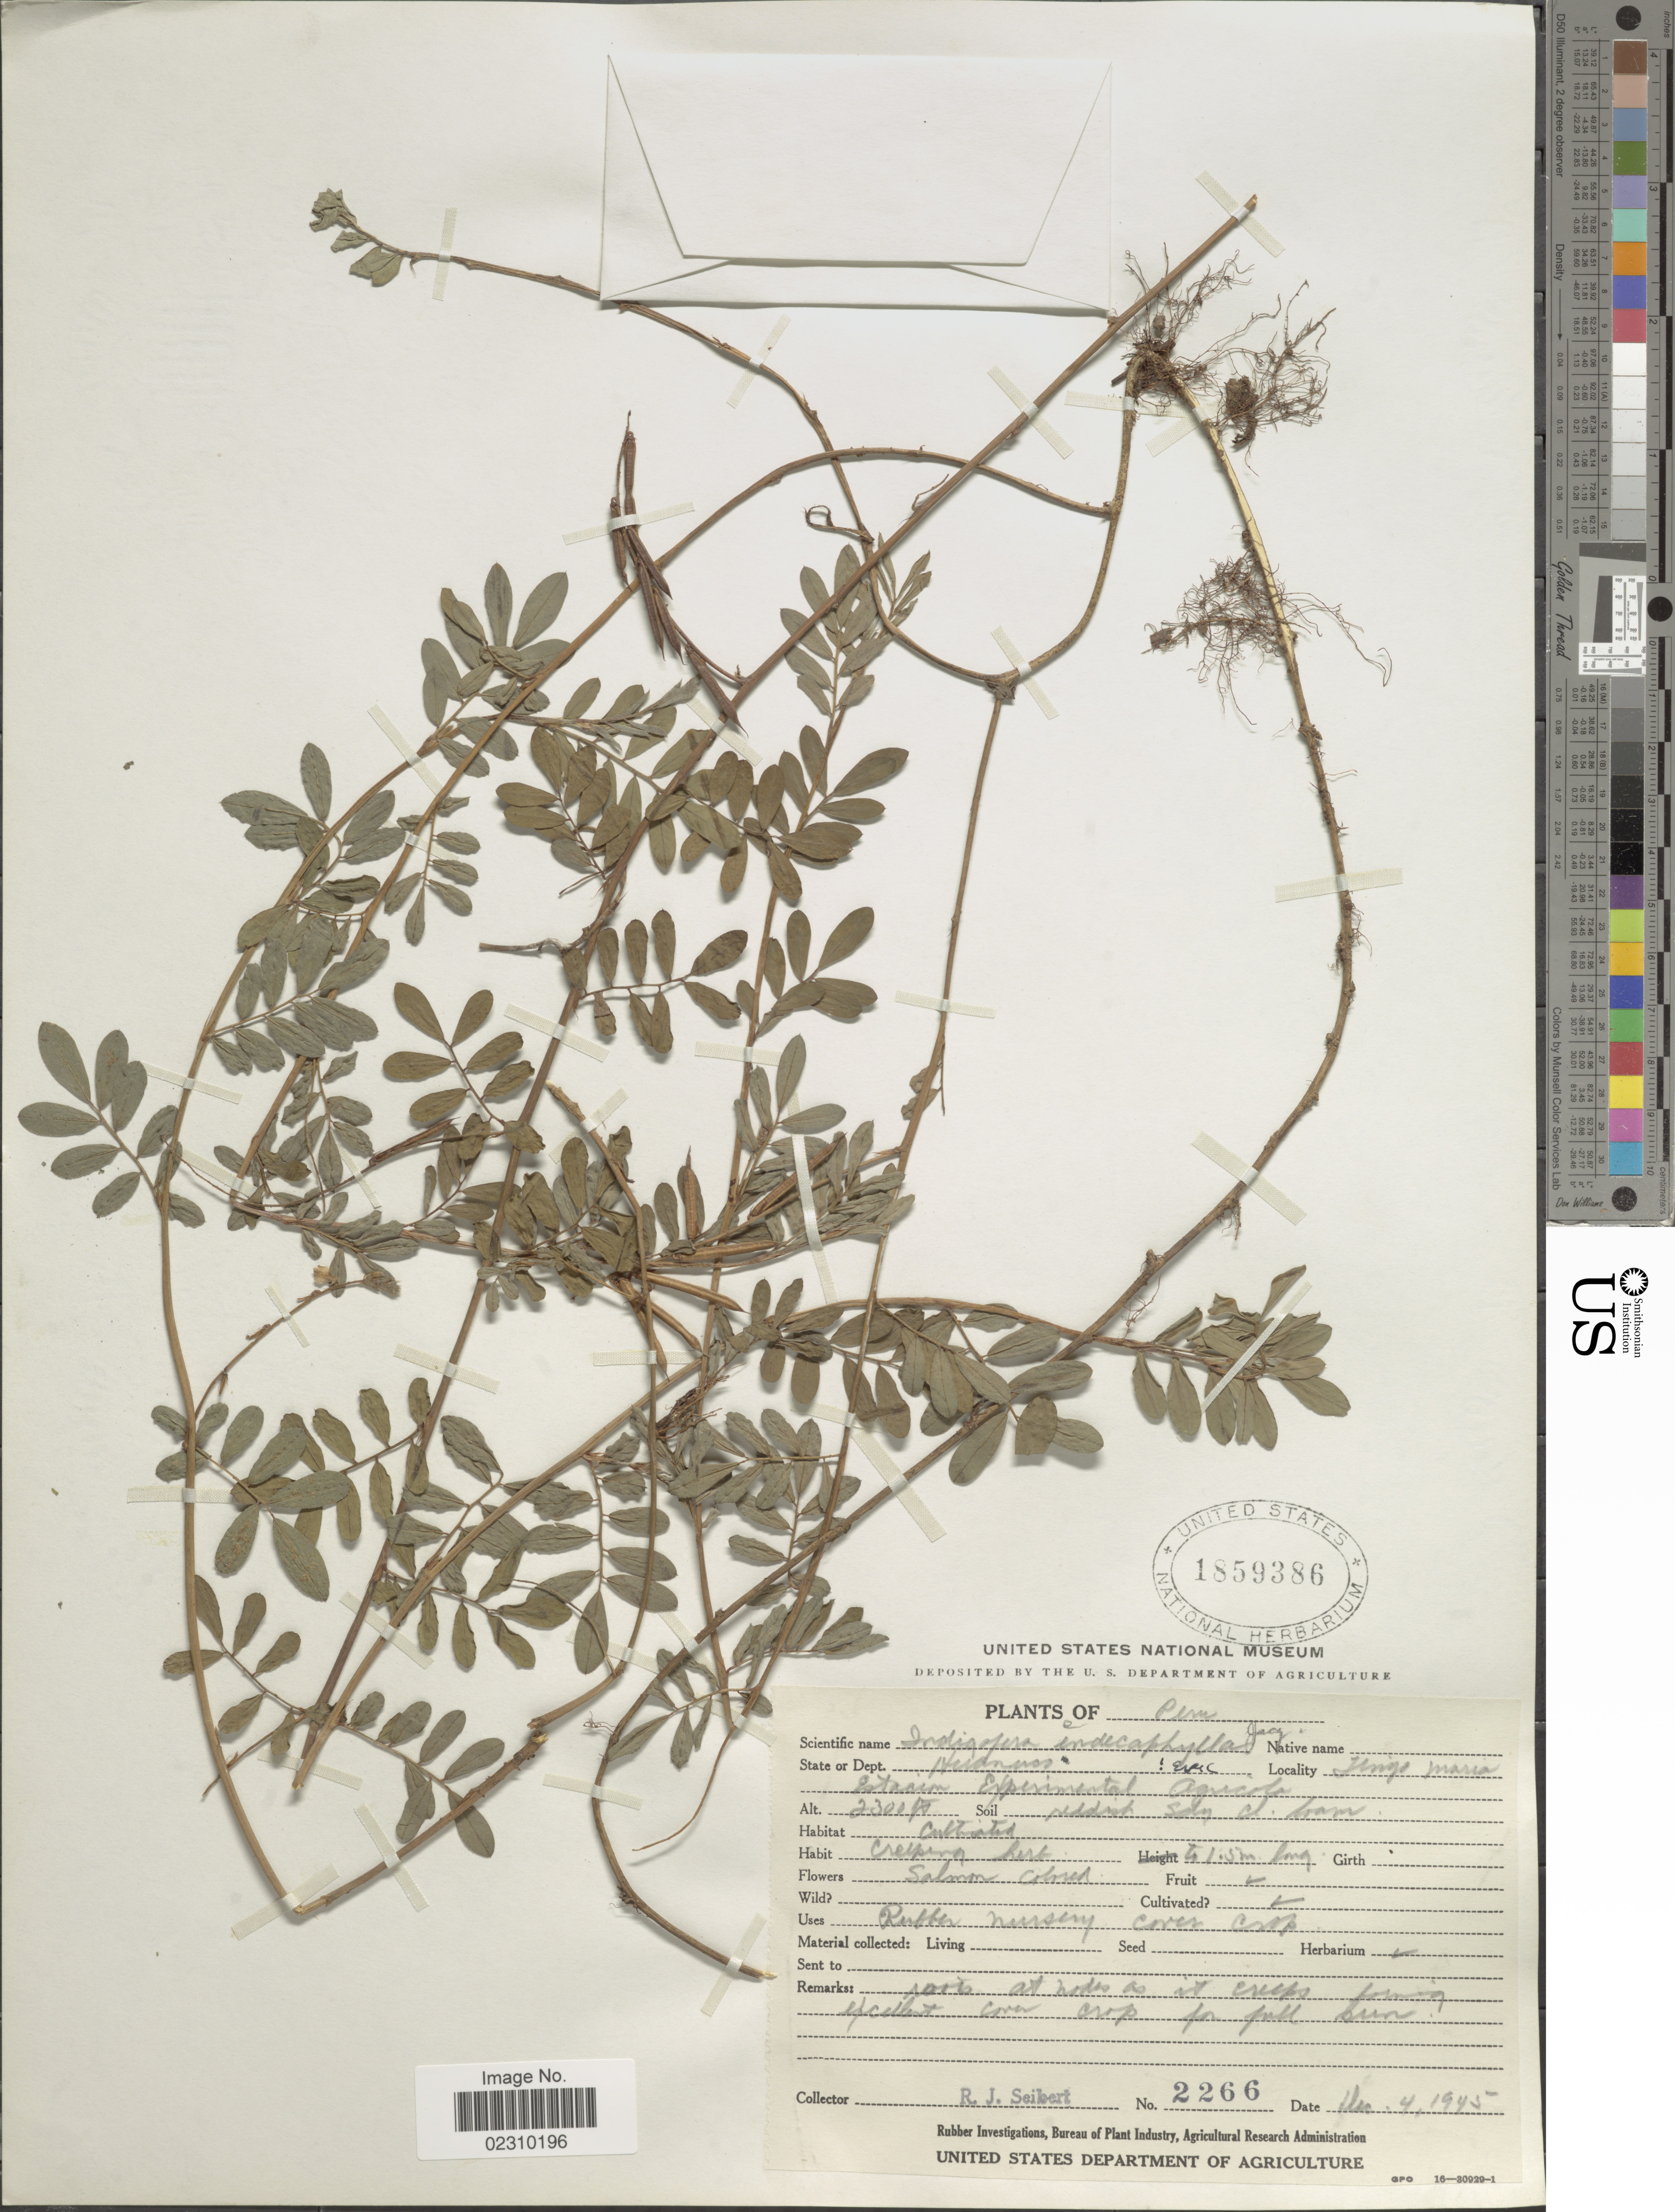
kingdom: Plantae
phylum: Tracheophyta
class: Magnoliopsida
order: Fabales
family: Fabaceae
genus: Indigofera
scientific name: Indigofera endecaphylla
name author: Jacq. ex Poir.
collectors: R. J. Seibert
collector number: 2266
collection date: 1945-12-04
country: Peru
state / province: Huánuco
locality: Tingo María, Estación Experimental Agricola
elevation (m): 701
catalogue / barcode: US 1859386